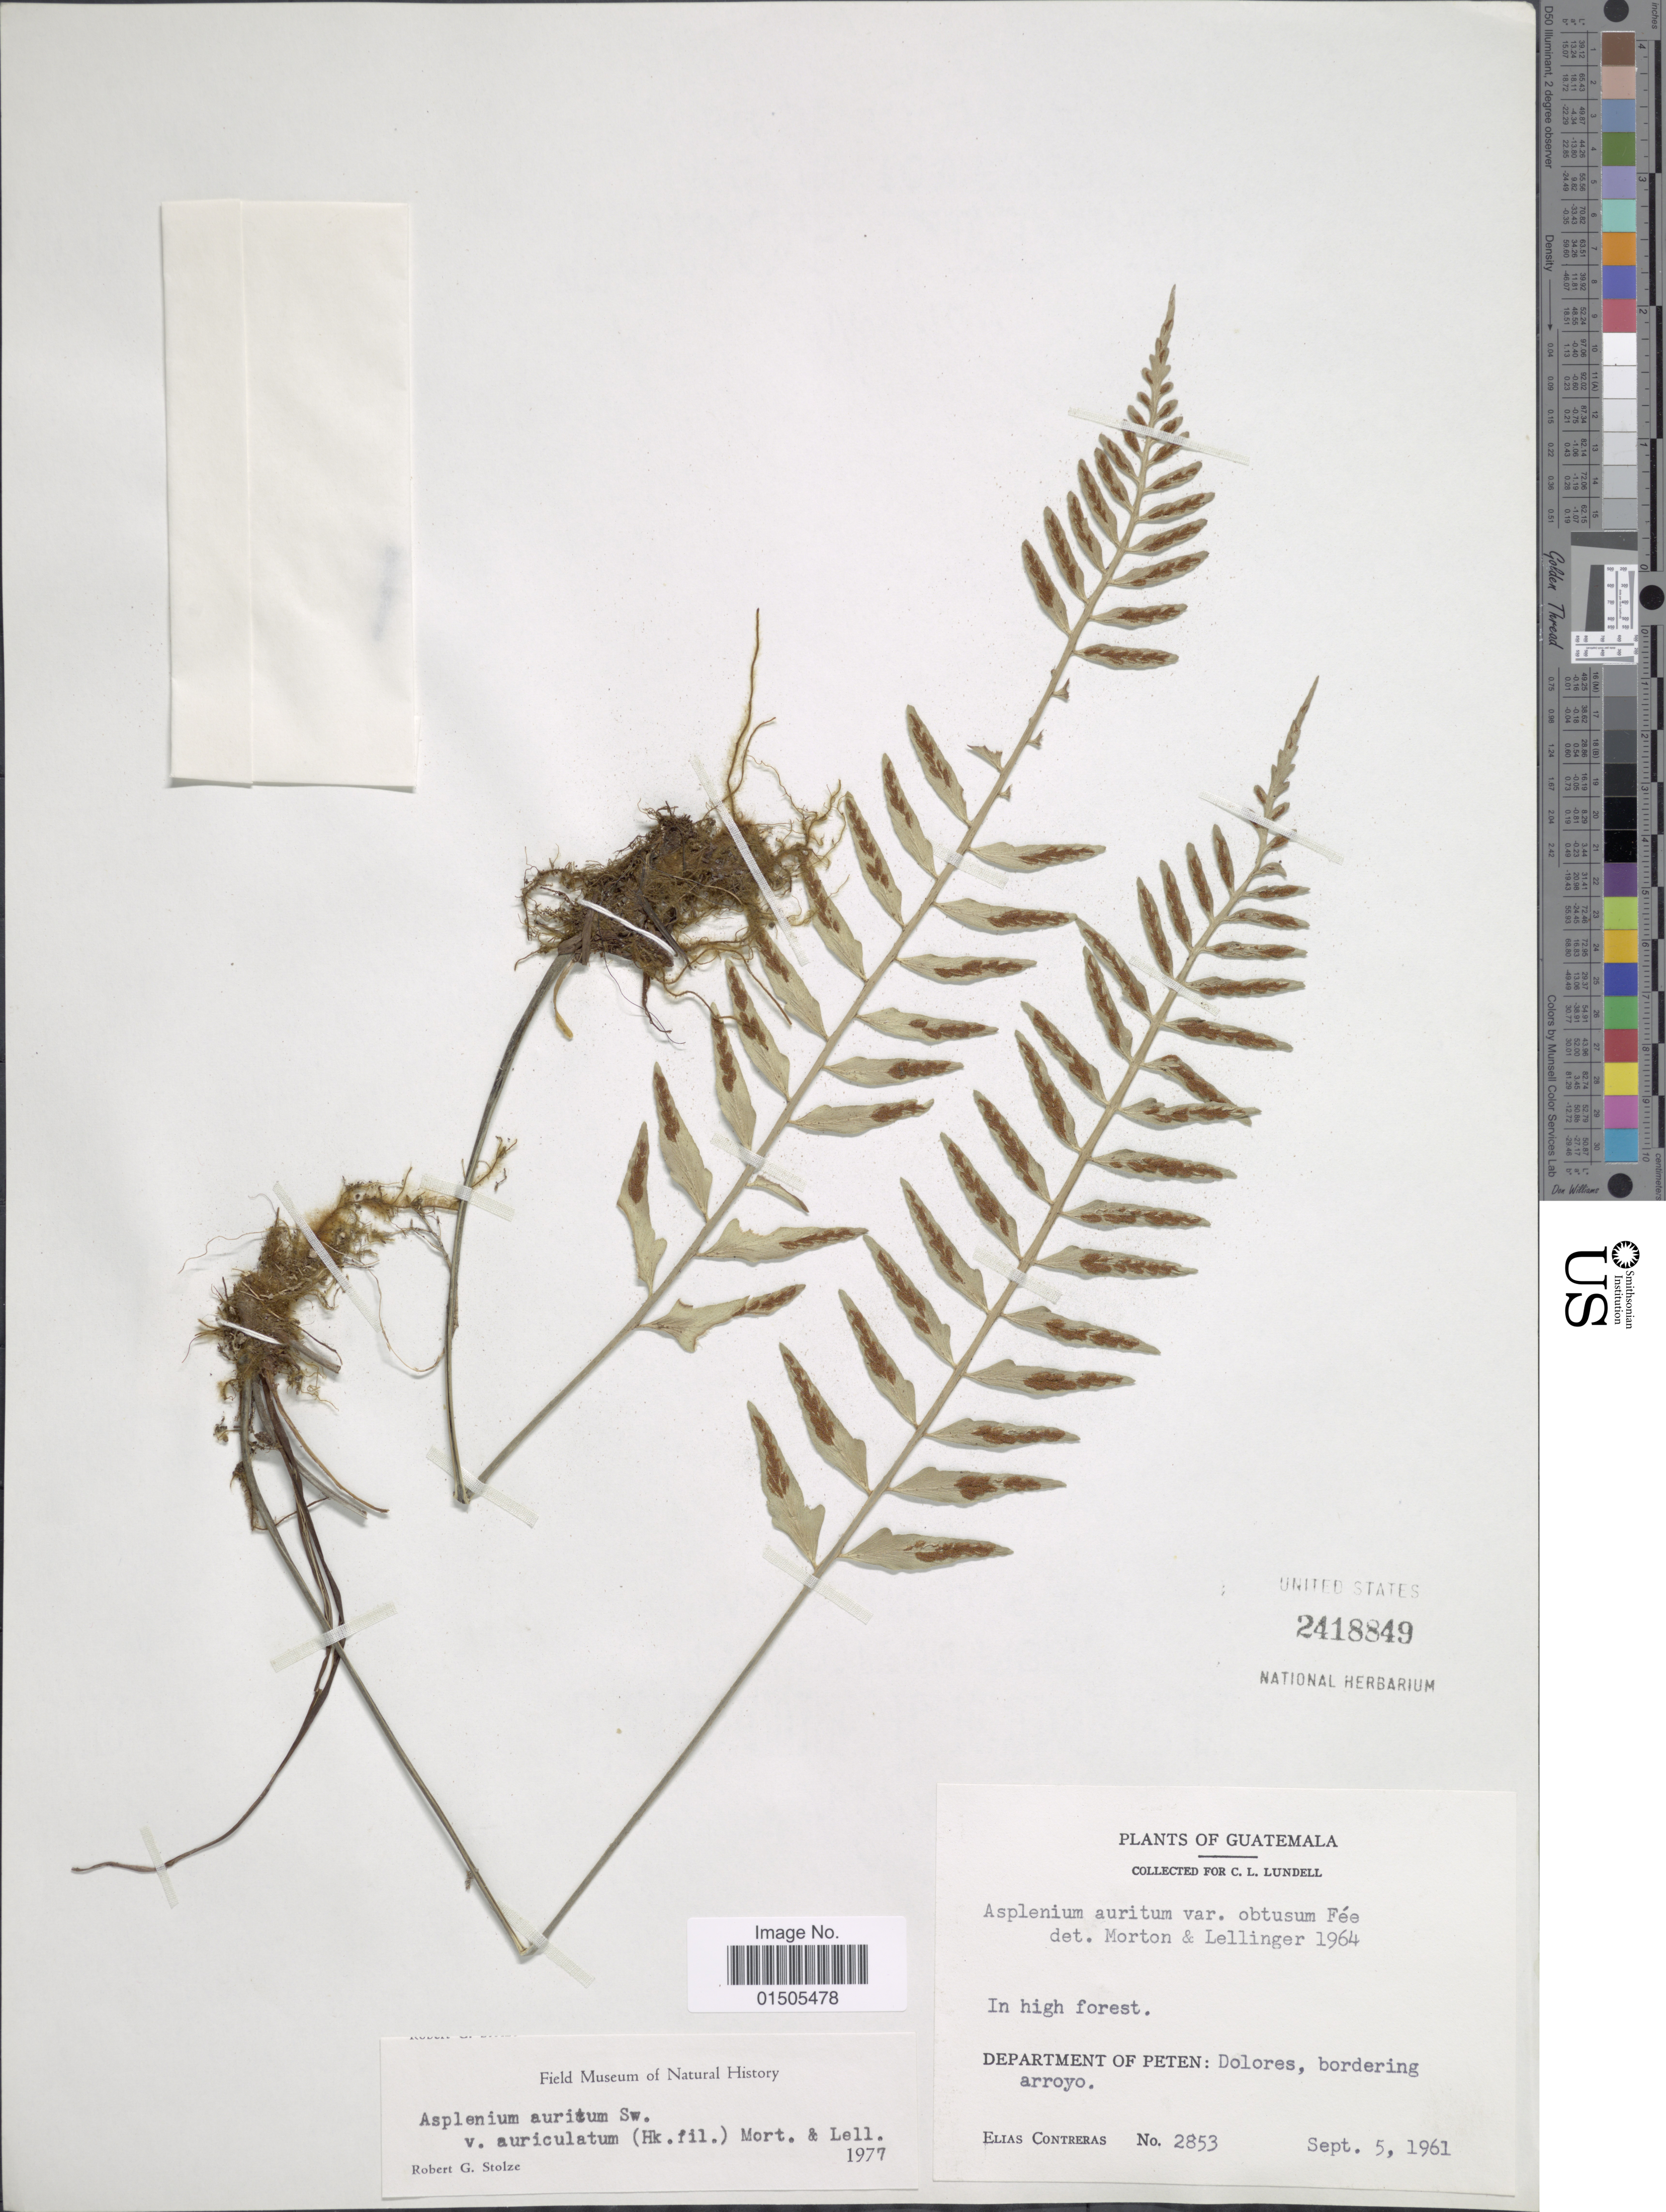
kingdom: Plantae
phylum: Tracheophyta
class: Polypodiopsida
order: Polypodiales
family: Aspleniaceae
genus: Asplenium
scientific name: Asplenium auritum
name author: Sw.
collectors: E. Contreras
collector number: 2853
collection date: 1961-09-05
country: Guatemala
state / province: El Petén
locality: Department of Peten: Dolores, bordering arroyo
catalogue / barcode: US 2418849